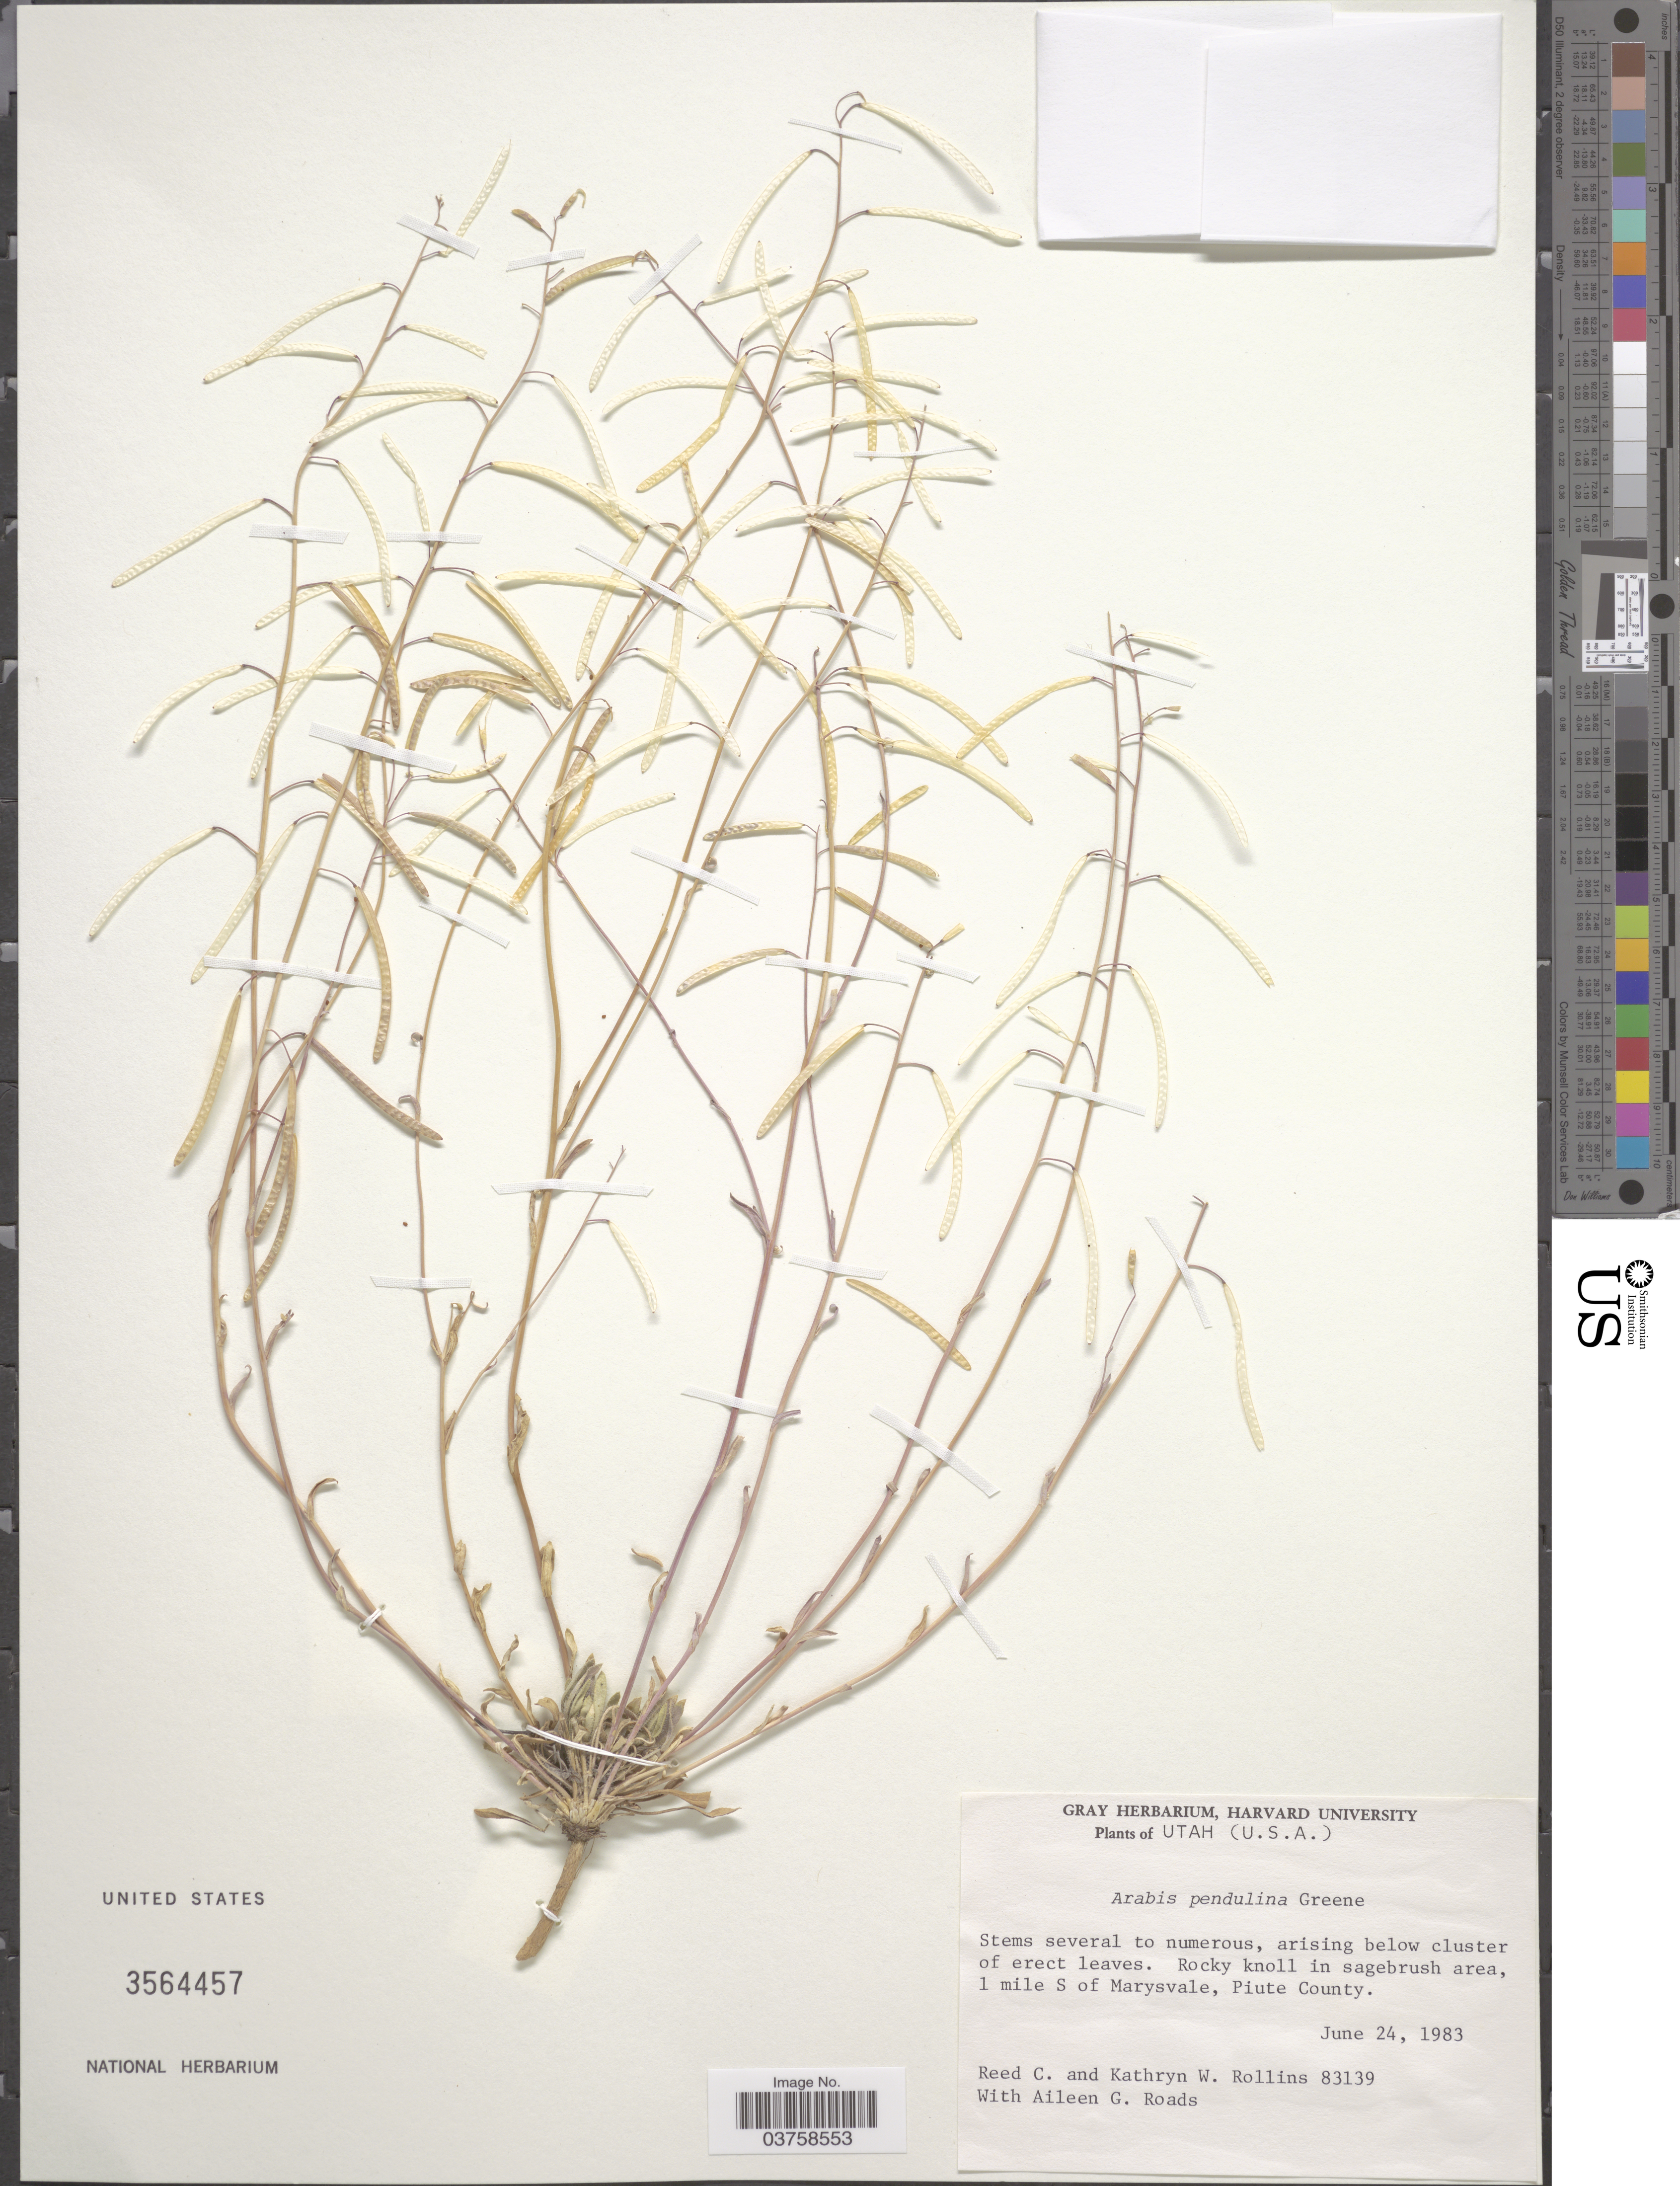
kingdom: Plantae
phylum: Tracheophyta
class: Magnoliopsida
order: Brassicales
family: Brassicaceae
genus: Arabis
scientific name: Arabis pendulina var. pendulina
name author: Greene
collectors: R. C. Rollins, K. W. Rollins & A. Roads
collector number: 83139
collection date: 1983-06-24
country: United States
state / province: Utah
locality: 1 mile S of Marysvale, Piute County.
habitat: rocky knoll in sagebrush area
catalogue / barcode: US 3564457